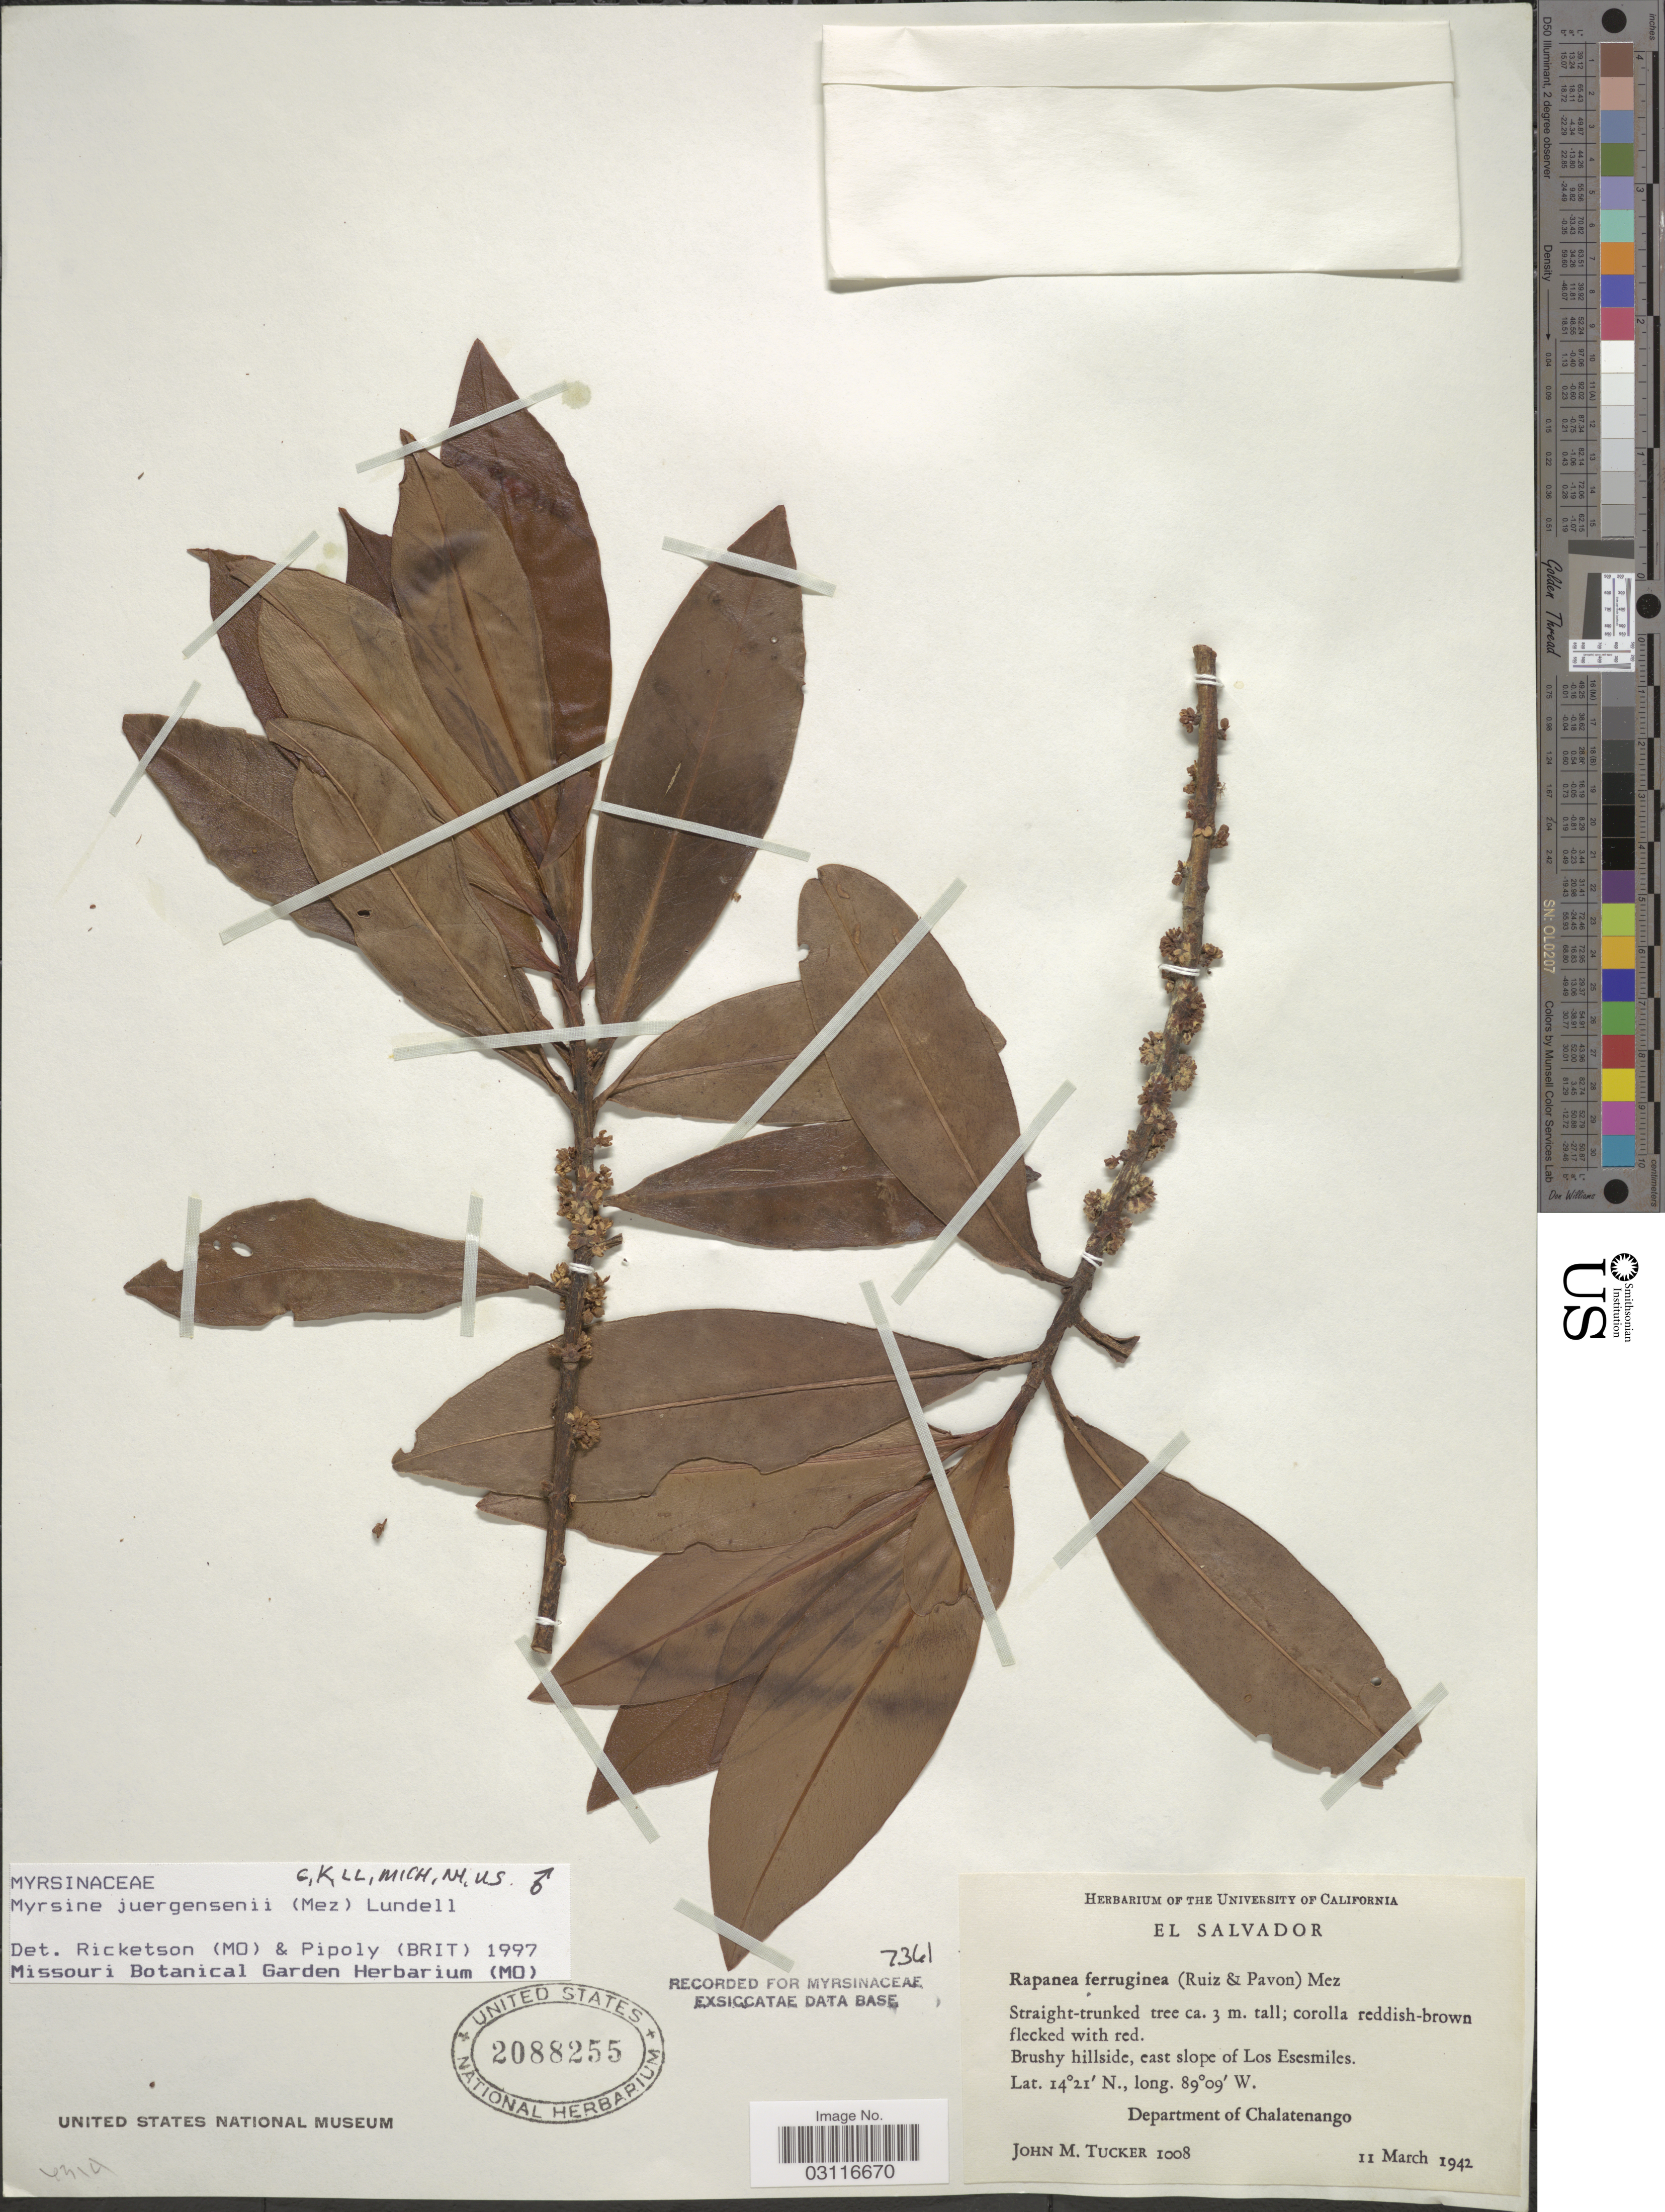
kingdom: Plantae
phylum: Tracheophyta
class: Magnoliopsida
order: Ericales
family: Primulaceae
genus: Myrsine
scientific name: Myrsine juergensenii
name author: (Mez) Lundell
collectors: J. M. Tucker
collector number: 1008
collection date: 1942-03-11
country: El Salvador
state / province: Chalatenango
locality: Brushy hillside, east slope of Los Esesmiles. Department of Chalatenango.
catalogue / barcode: US 2088255